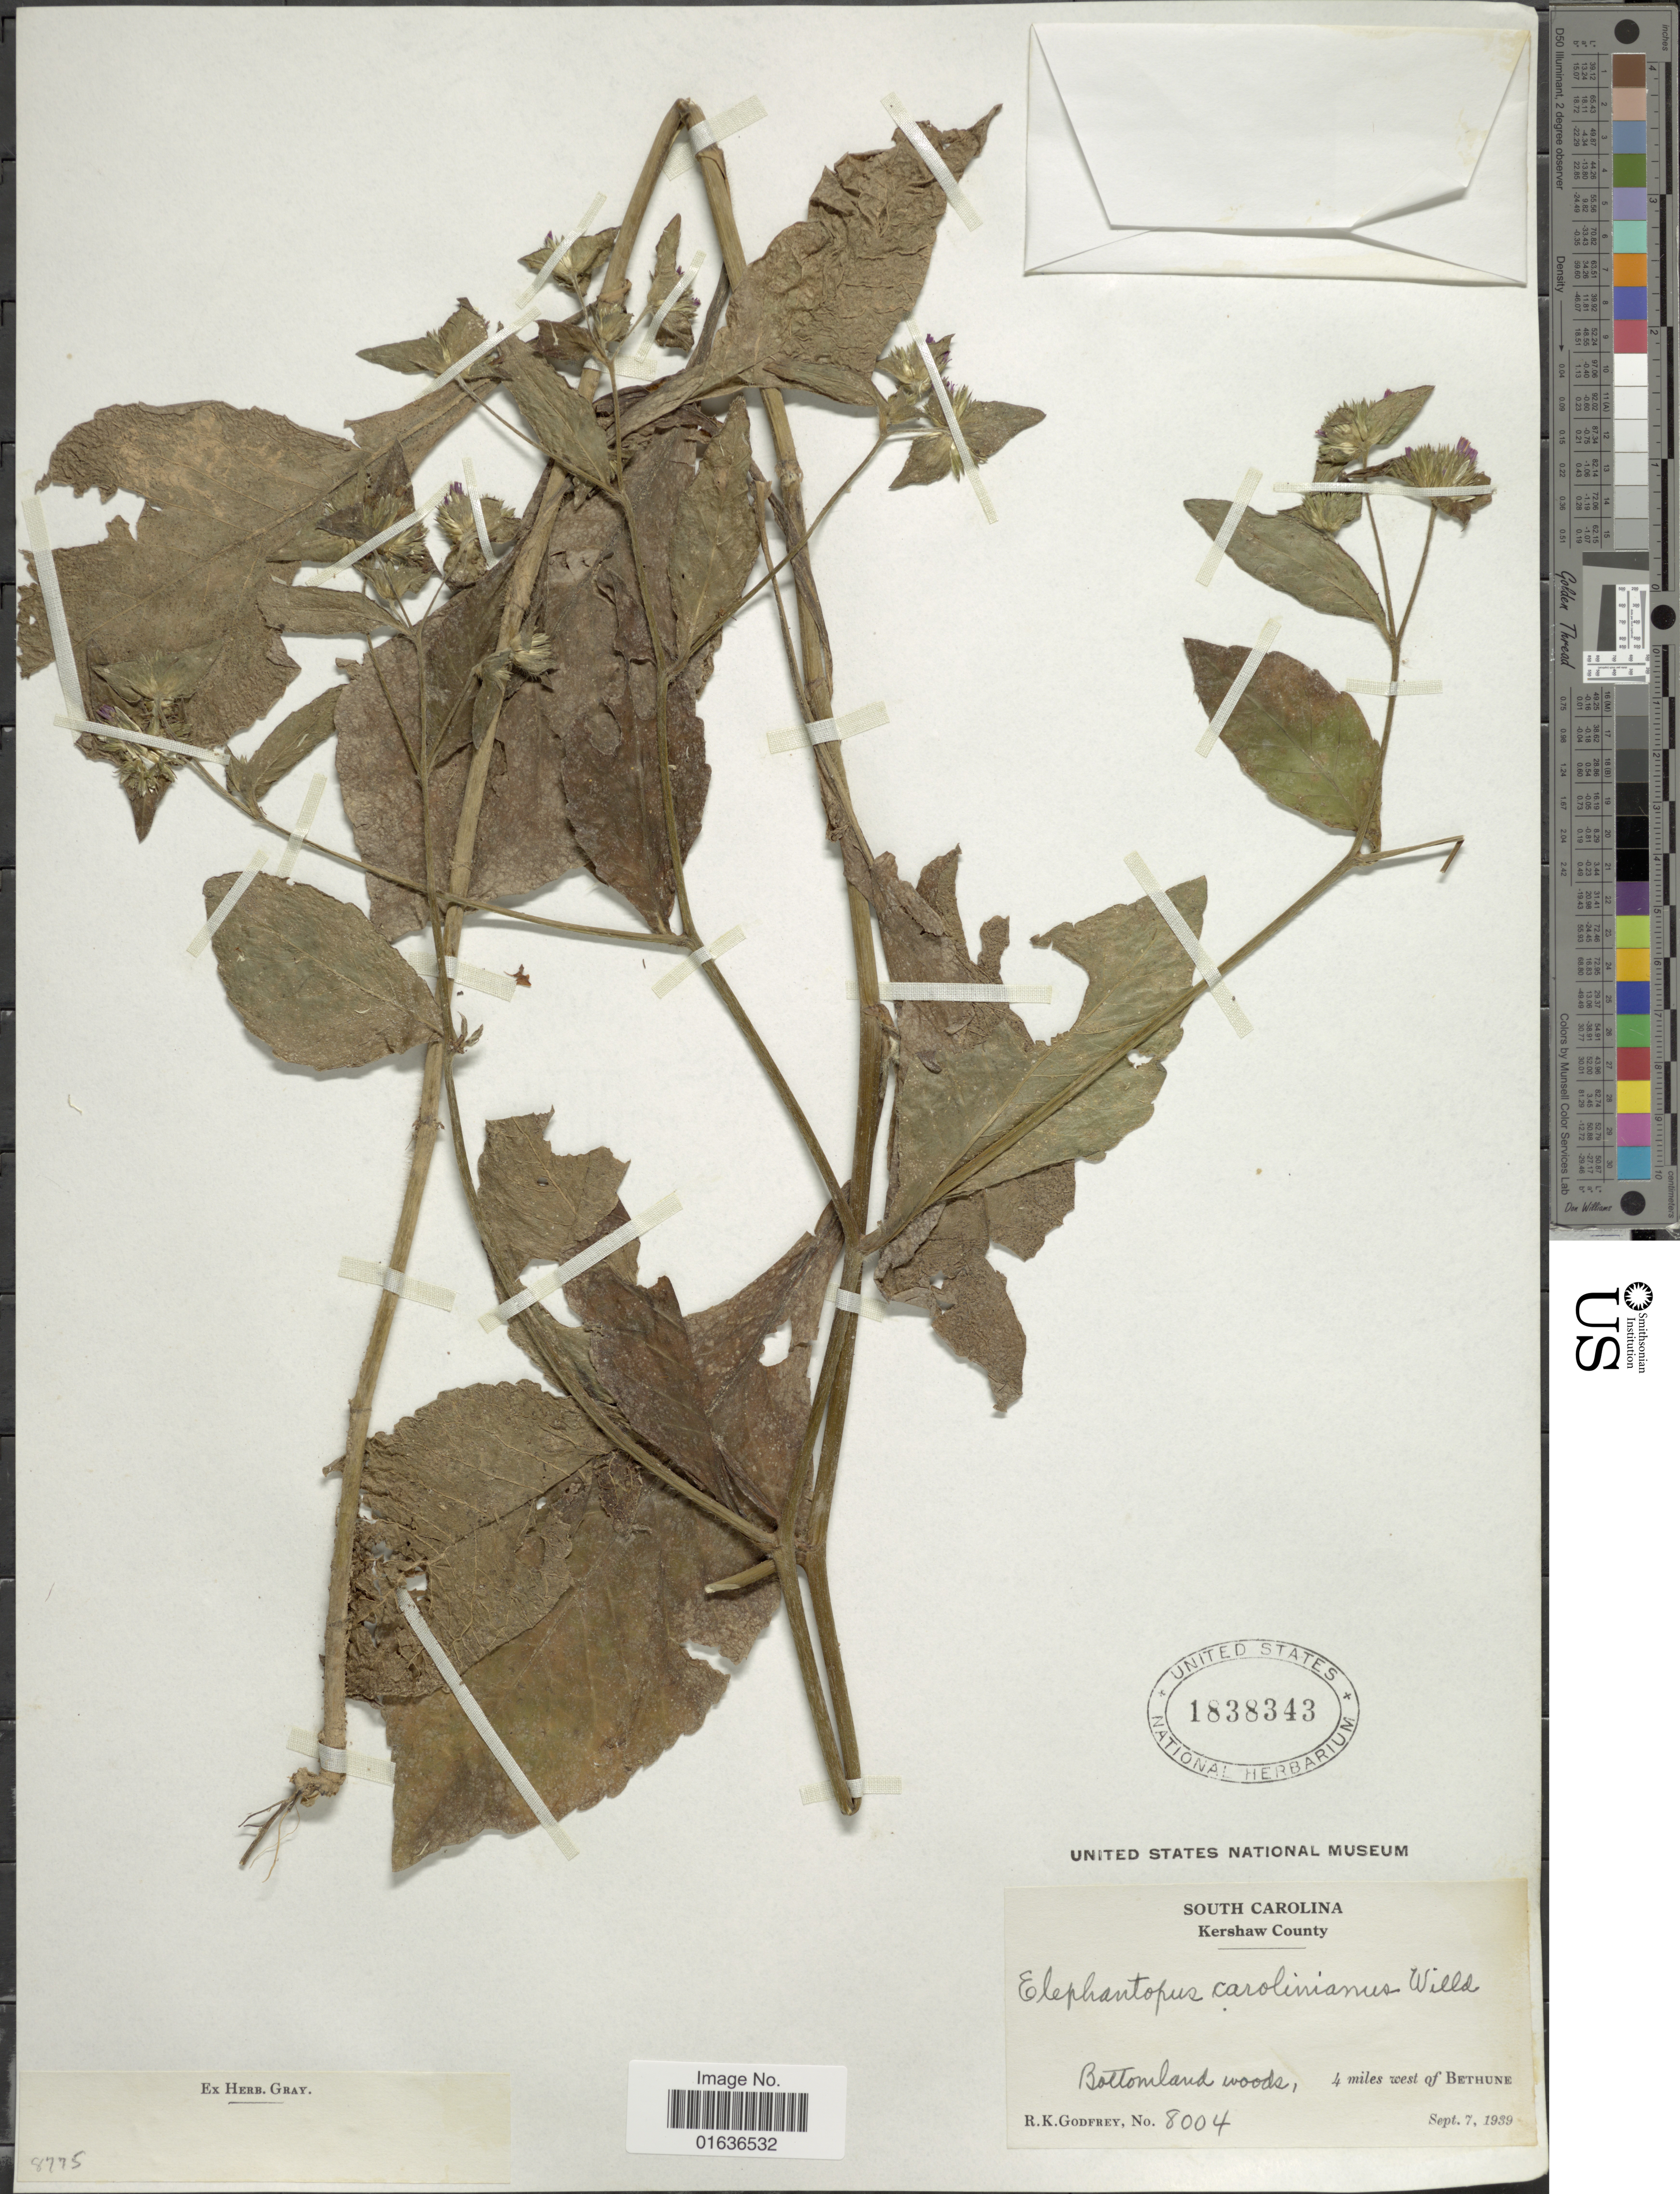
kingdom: Plantae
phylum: Tracheophyta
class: Magnoliopsida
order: Asterales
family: Asteraceae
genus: Elephantopus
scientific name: Elephantopus carolinianus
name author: Raeusch.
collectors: R. K. Godfrey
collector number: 8004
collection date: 1939-09-07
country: United States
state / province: South Carolina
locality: Kershaw County, Bottomland Woods, 4 miles west of Bethune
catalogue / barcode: US 1838343